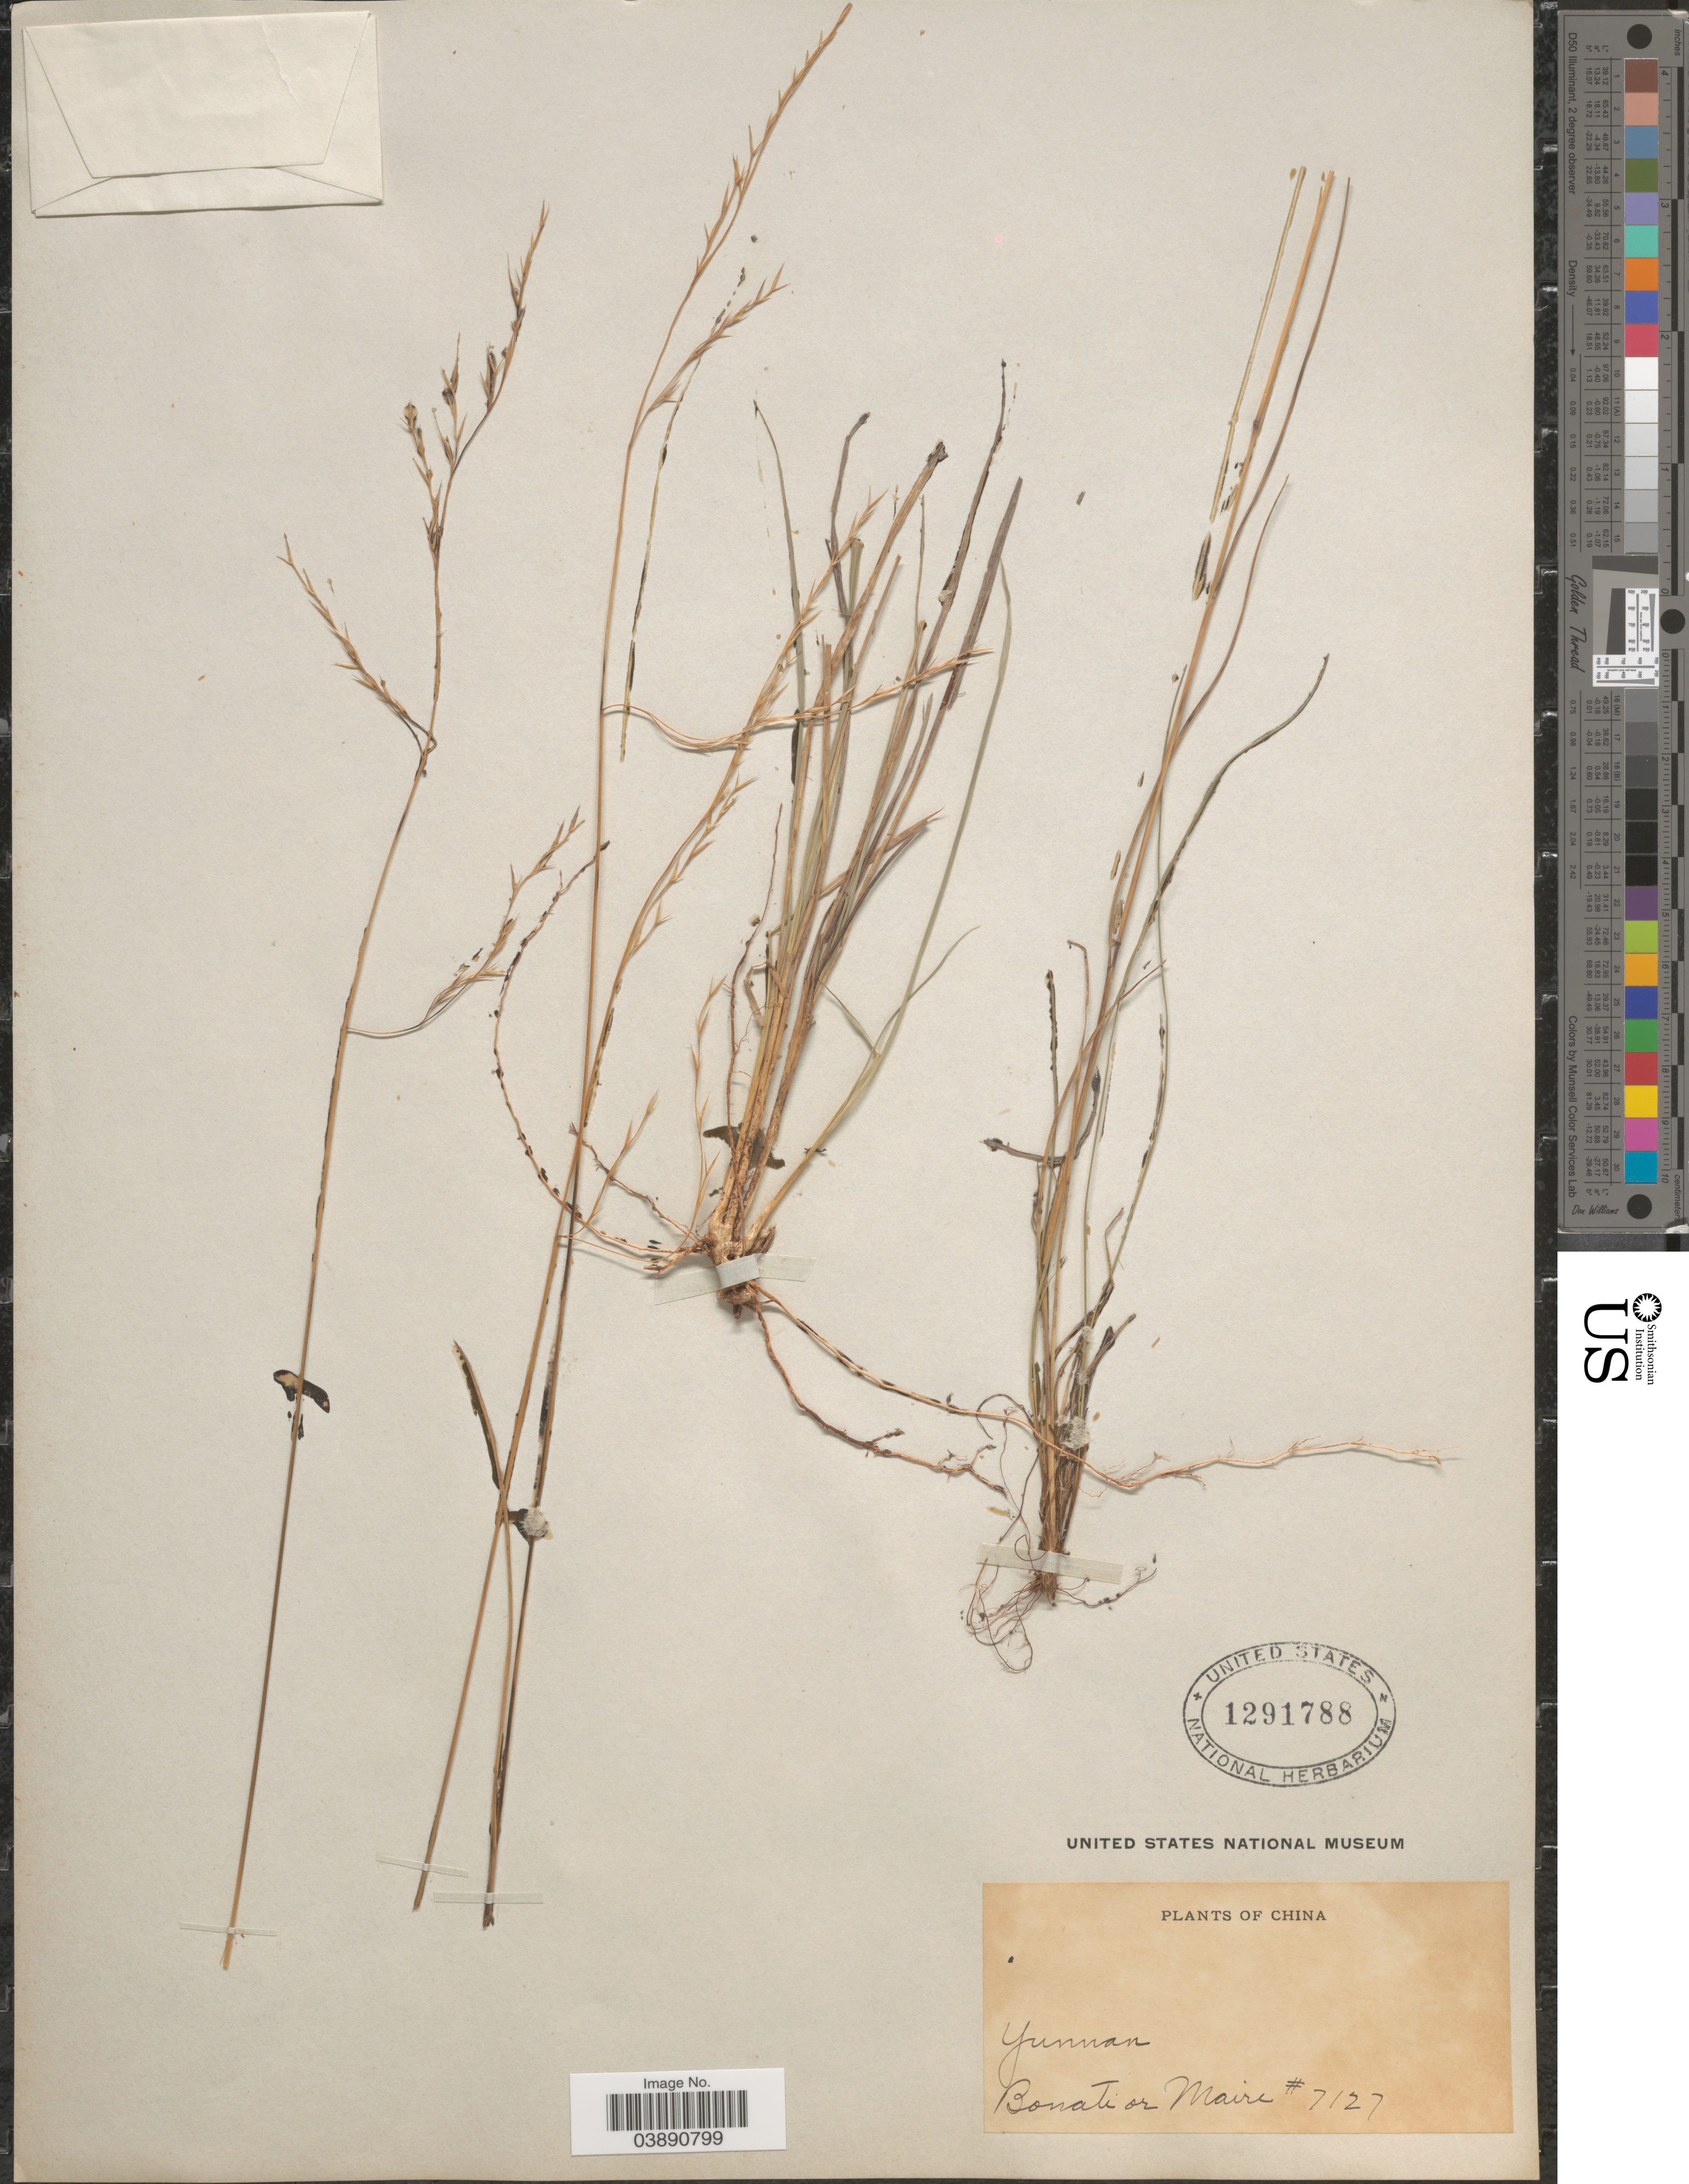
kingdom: Plantae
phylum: Tracheophyta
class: Liliopsida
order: Poales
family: Poaceae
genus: Festuca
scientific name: Festuca forrestii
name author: St.-Yves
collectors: -. Bonati & Maire, --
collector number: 7127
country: China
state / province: Yunnan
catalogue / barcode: US 1291788